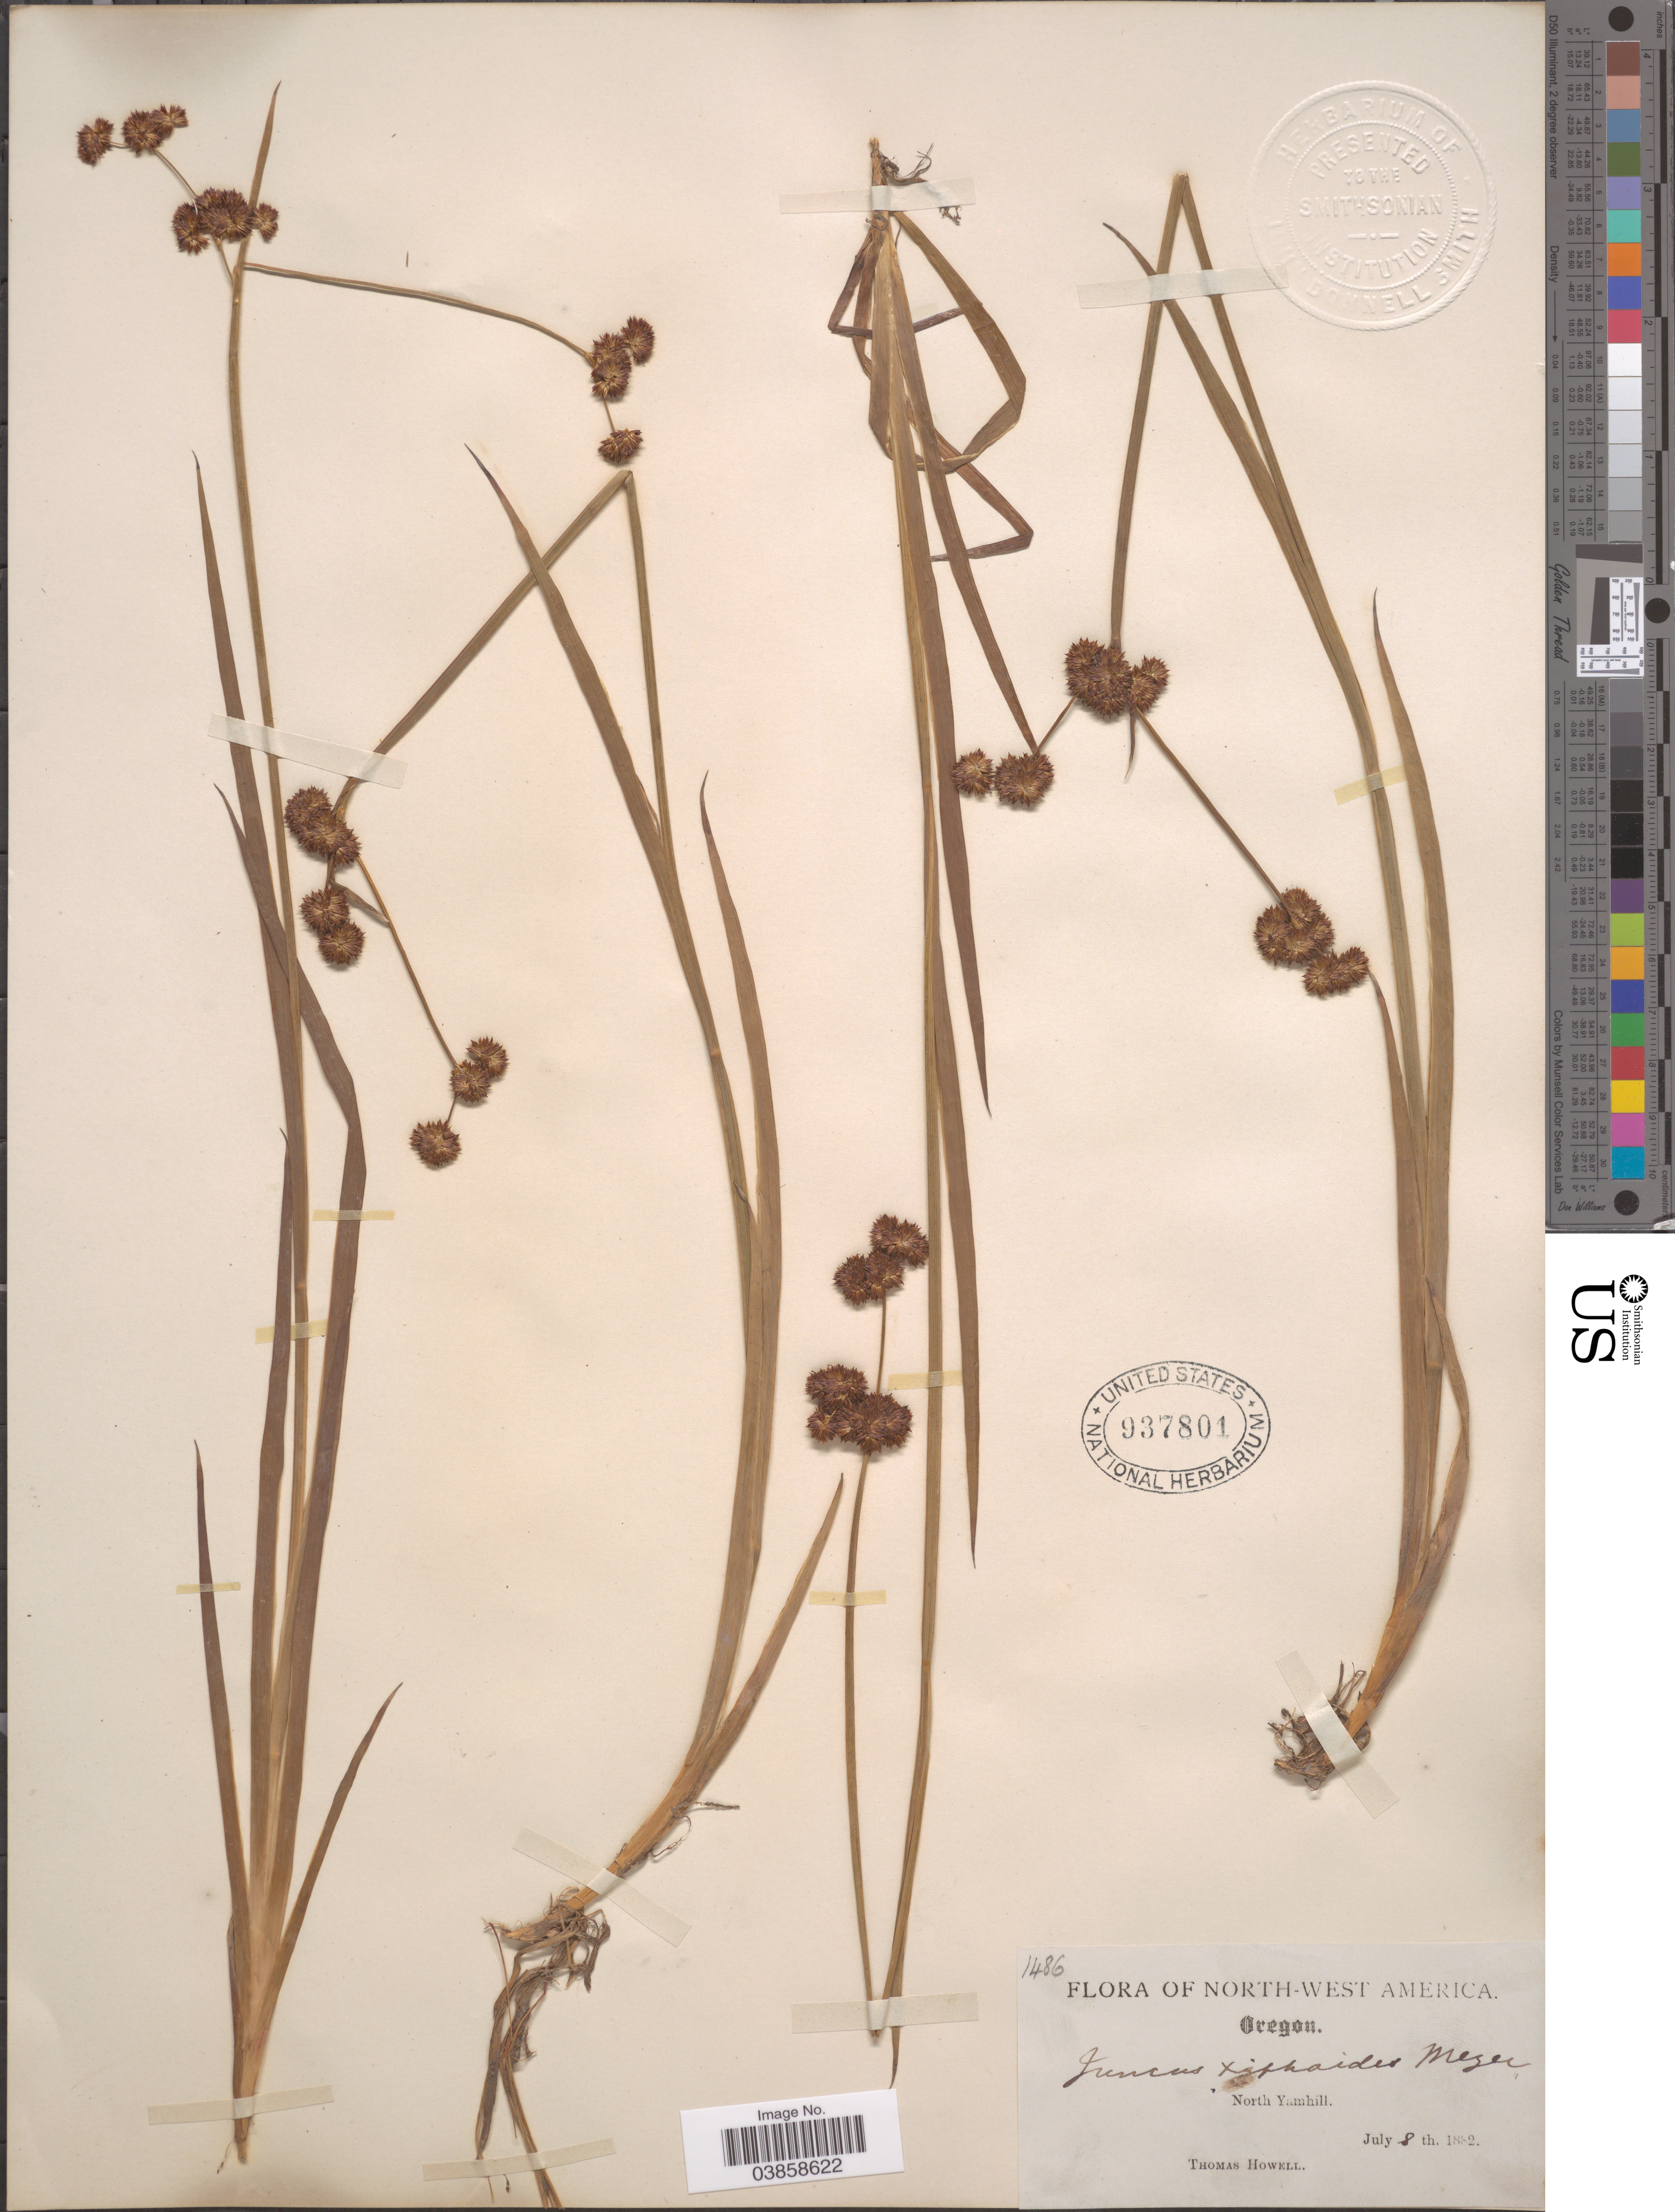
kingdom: Plantae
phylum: Tracheophyta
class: Liliopsida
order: Poales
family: Juncaceae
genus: Juncus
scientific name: Juncus xiphioides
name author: E. Mey.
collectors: T. Howell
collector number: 1486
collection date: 1882-07-08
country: United States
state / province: Oregon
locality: North Yamhill.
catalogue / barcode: US 937801